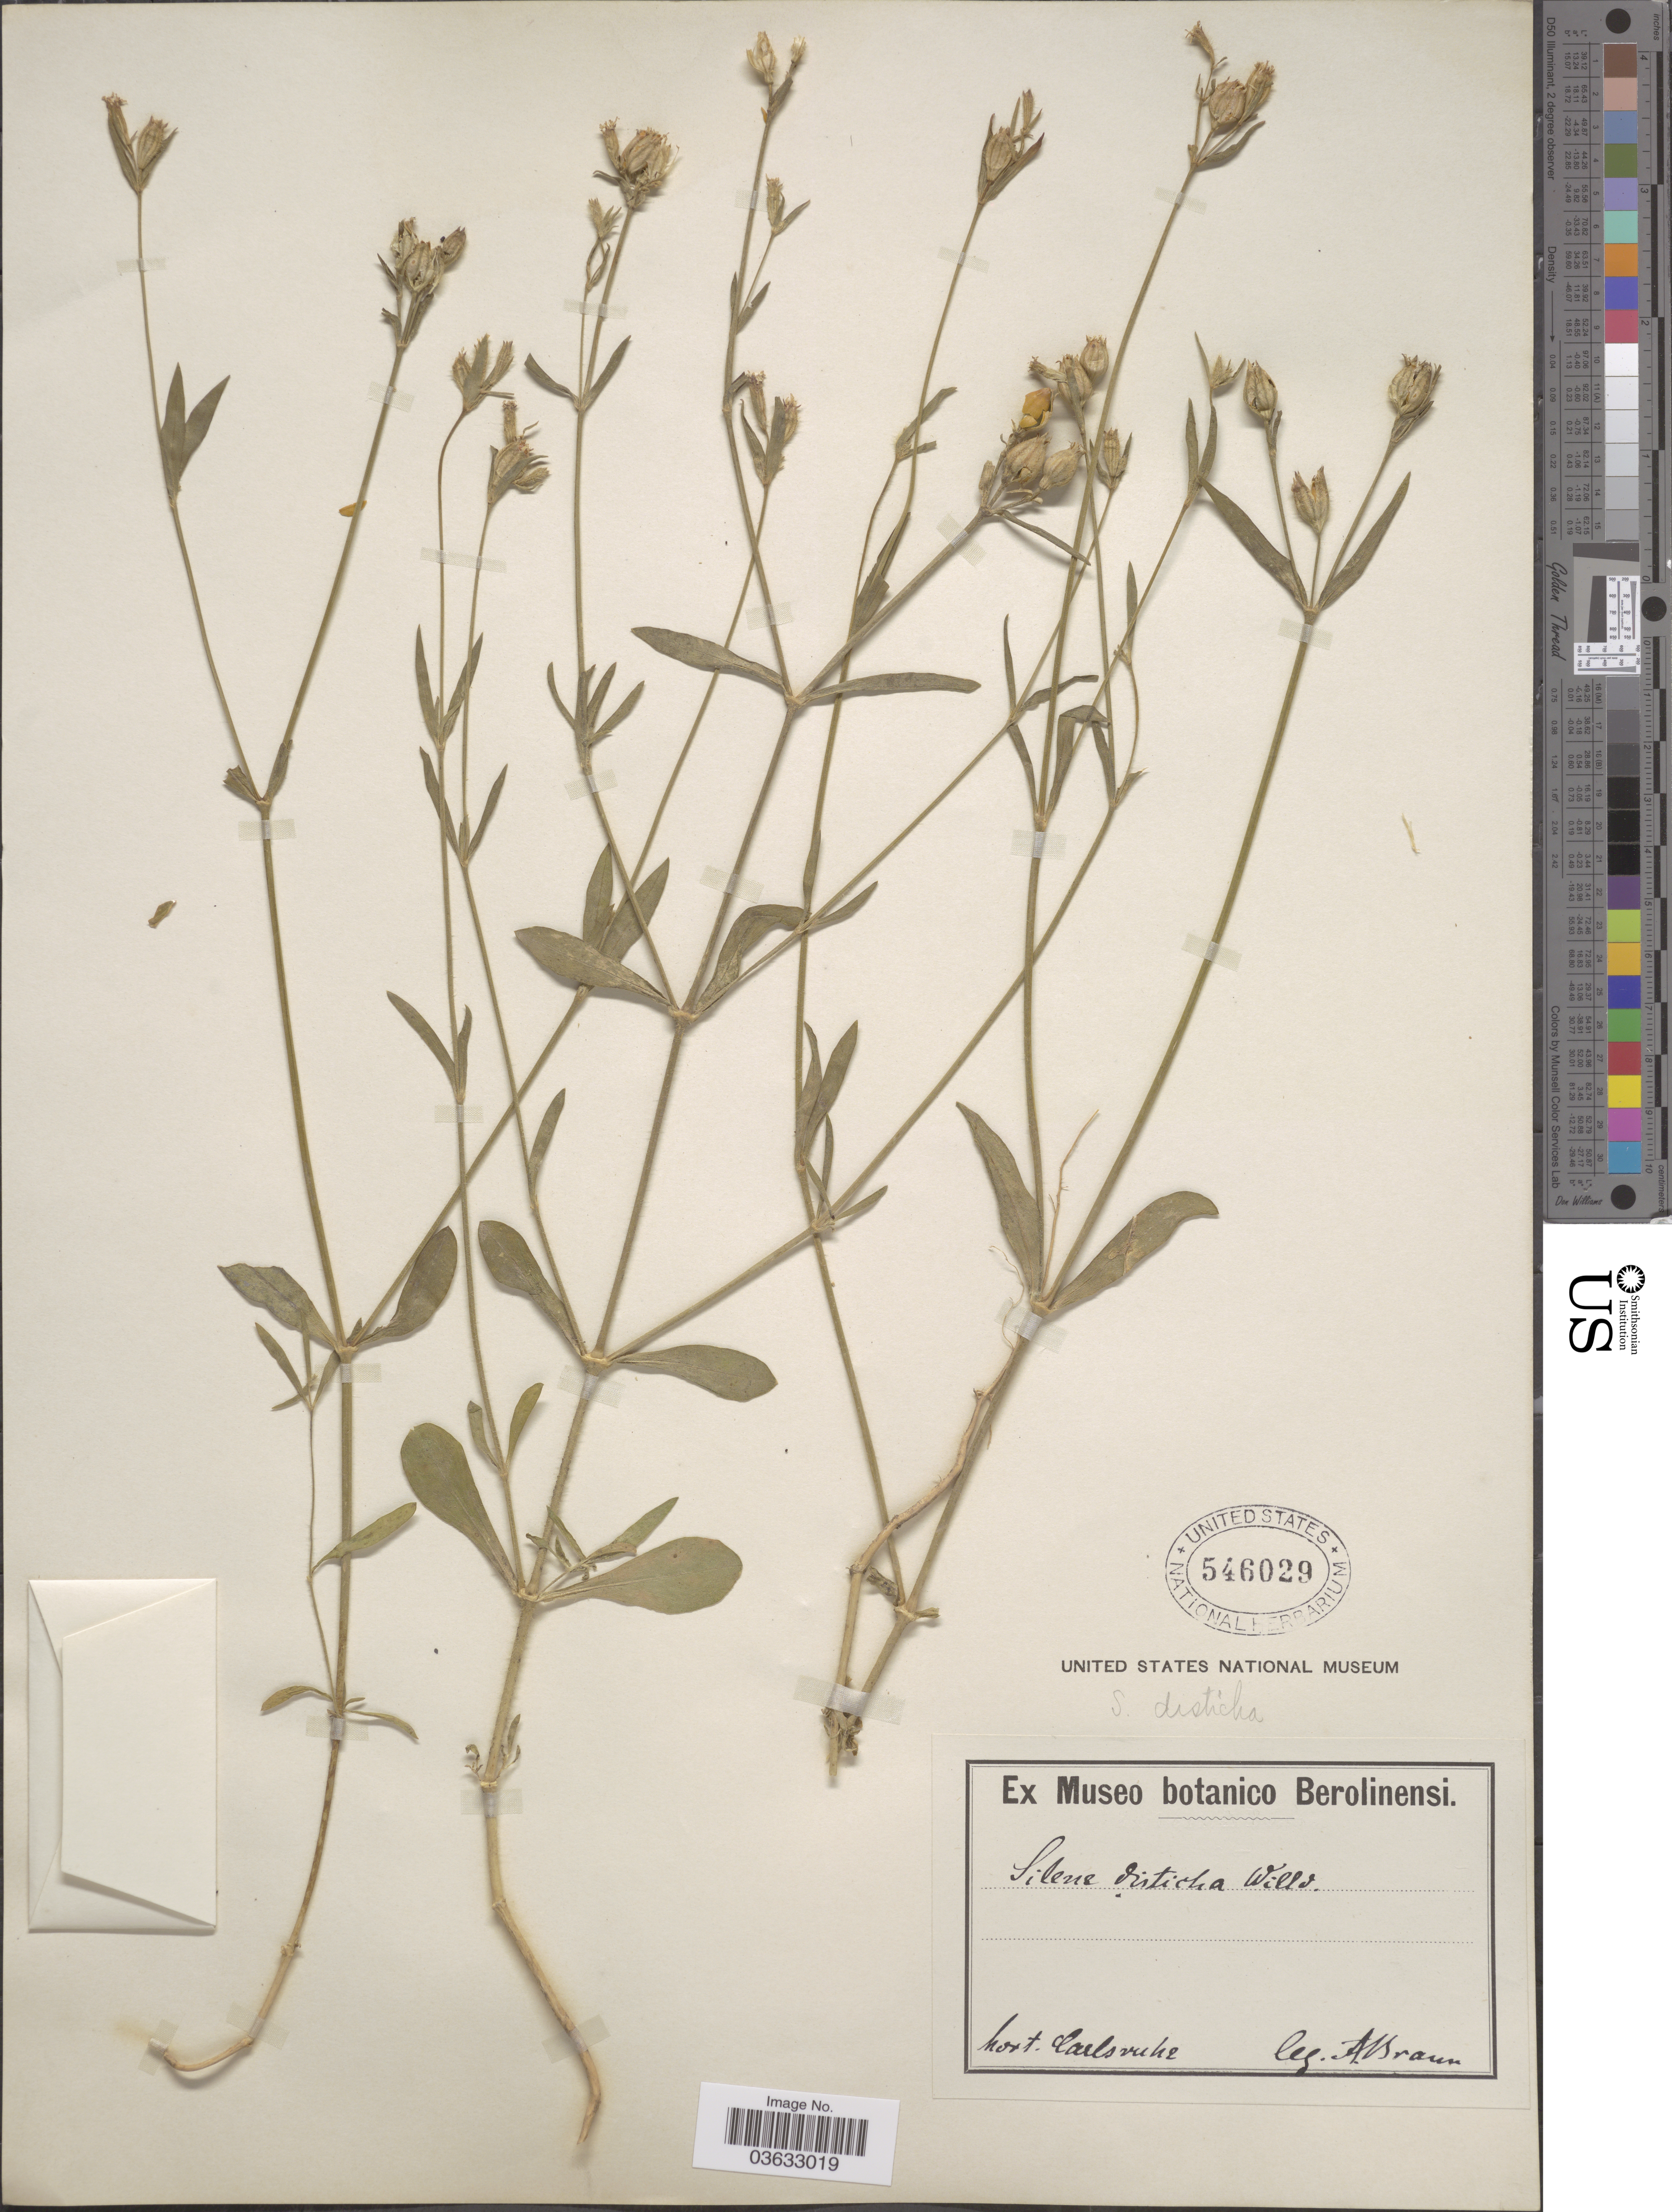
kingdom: Plantae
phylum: Tracheophyta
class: Magnoliopsida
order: Caryophyllales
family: Caryophyllaceae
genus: Silene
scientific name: Silene disticha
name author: Willd.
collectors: M. Braun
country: Germany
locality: Hort. Carlsruhe.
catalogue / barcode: US 546029